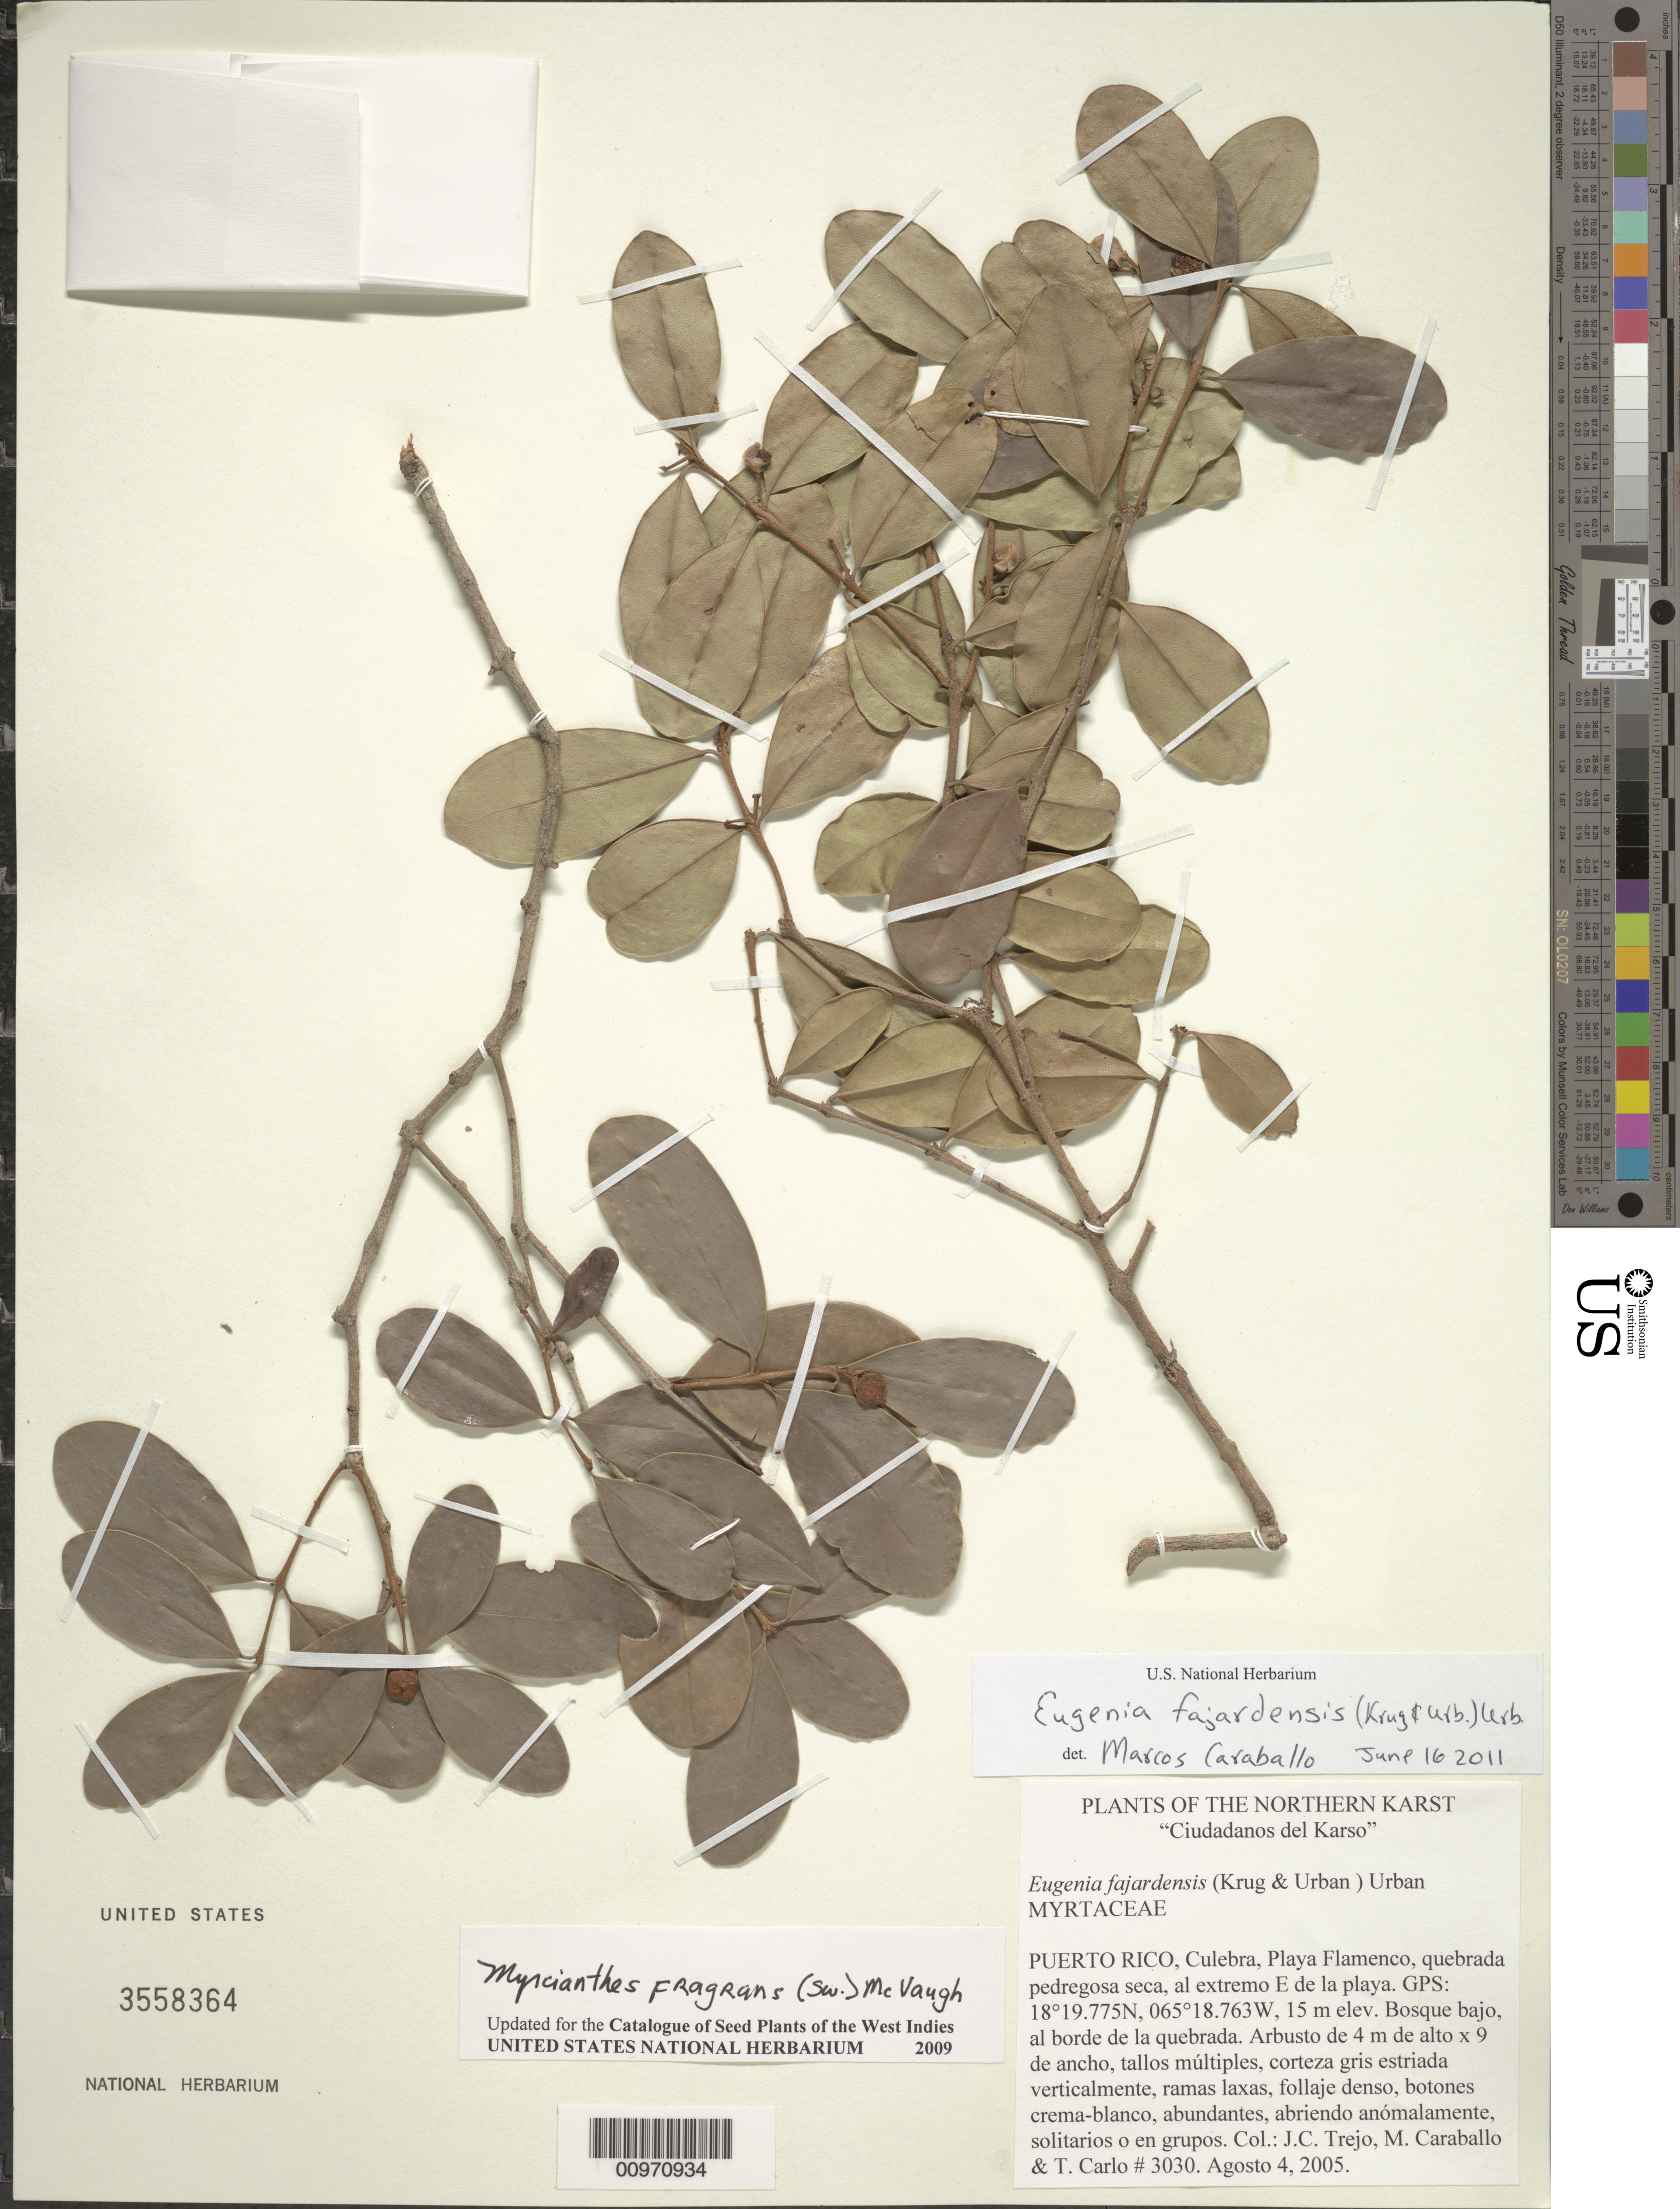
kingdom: Plantae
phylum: Tracheophyta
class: Magnoliopsida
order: Myrtales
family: Myrtaceae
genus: Myrcianthes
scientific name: Myrcianthes fragrans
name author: (Sw.) McVaugh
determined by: Acevedo-Rodríguez, P., (BOT), Smithsonian Institution - National Museum of Natural History (UNITED STATES)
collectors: J. C. Trejo-Torres, M. Caraballo-Ortiz & T. Carlo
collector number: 3030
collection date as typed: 04 Aug 2005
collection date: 2005-08-04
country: Puerto Rico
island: Culebra I.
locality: Culebra, Playa Flamenco, quebrada pegregosa seca, al extremo E de la playa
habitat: Bosque bajo, al borde de la quebrada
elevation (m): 15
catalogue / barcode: US 3558364